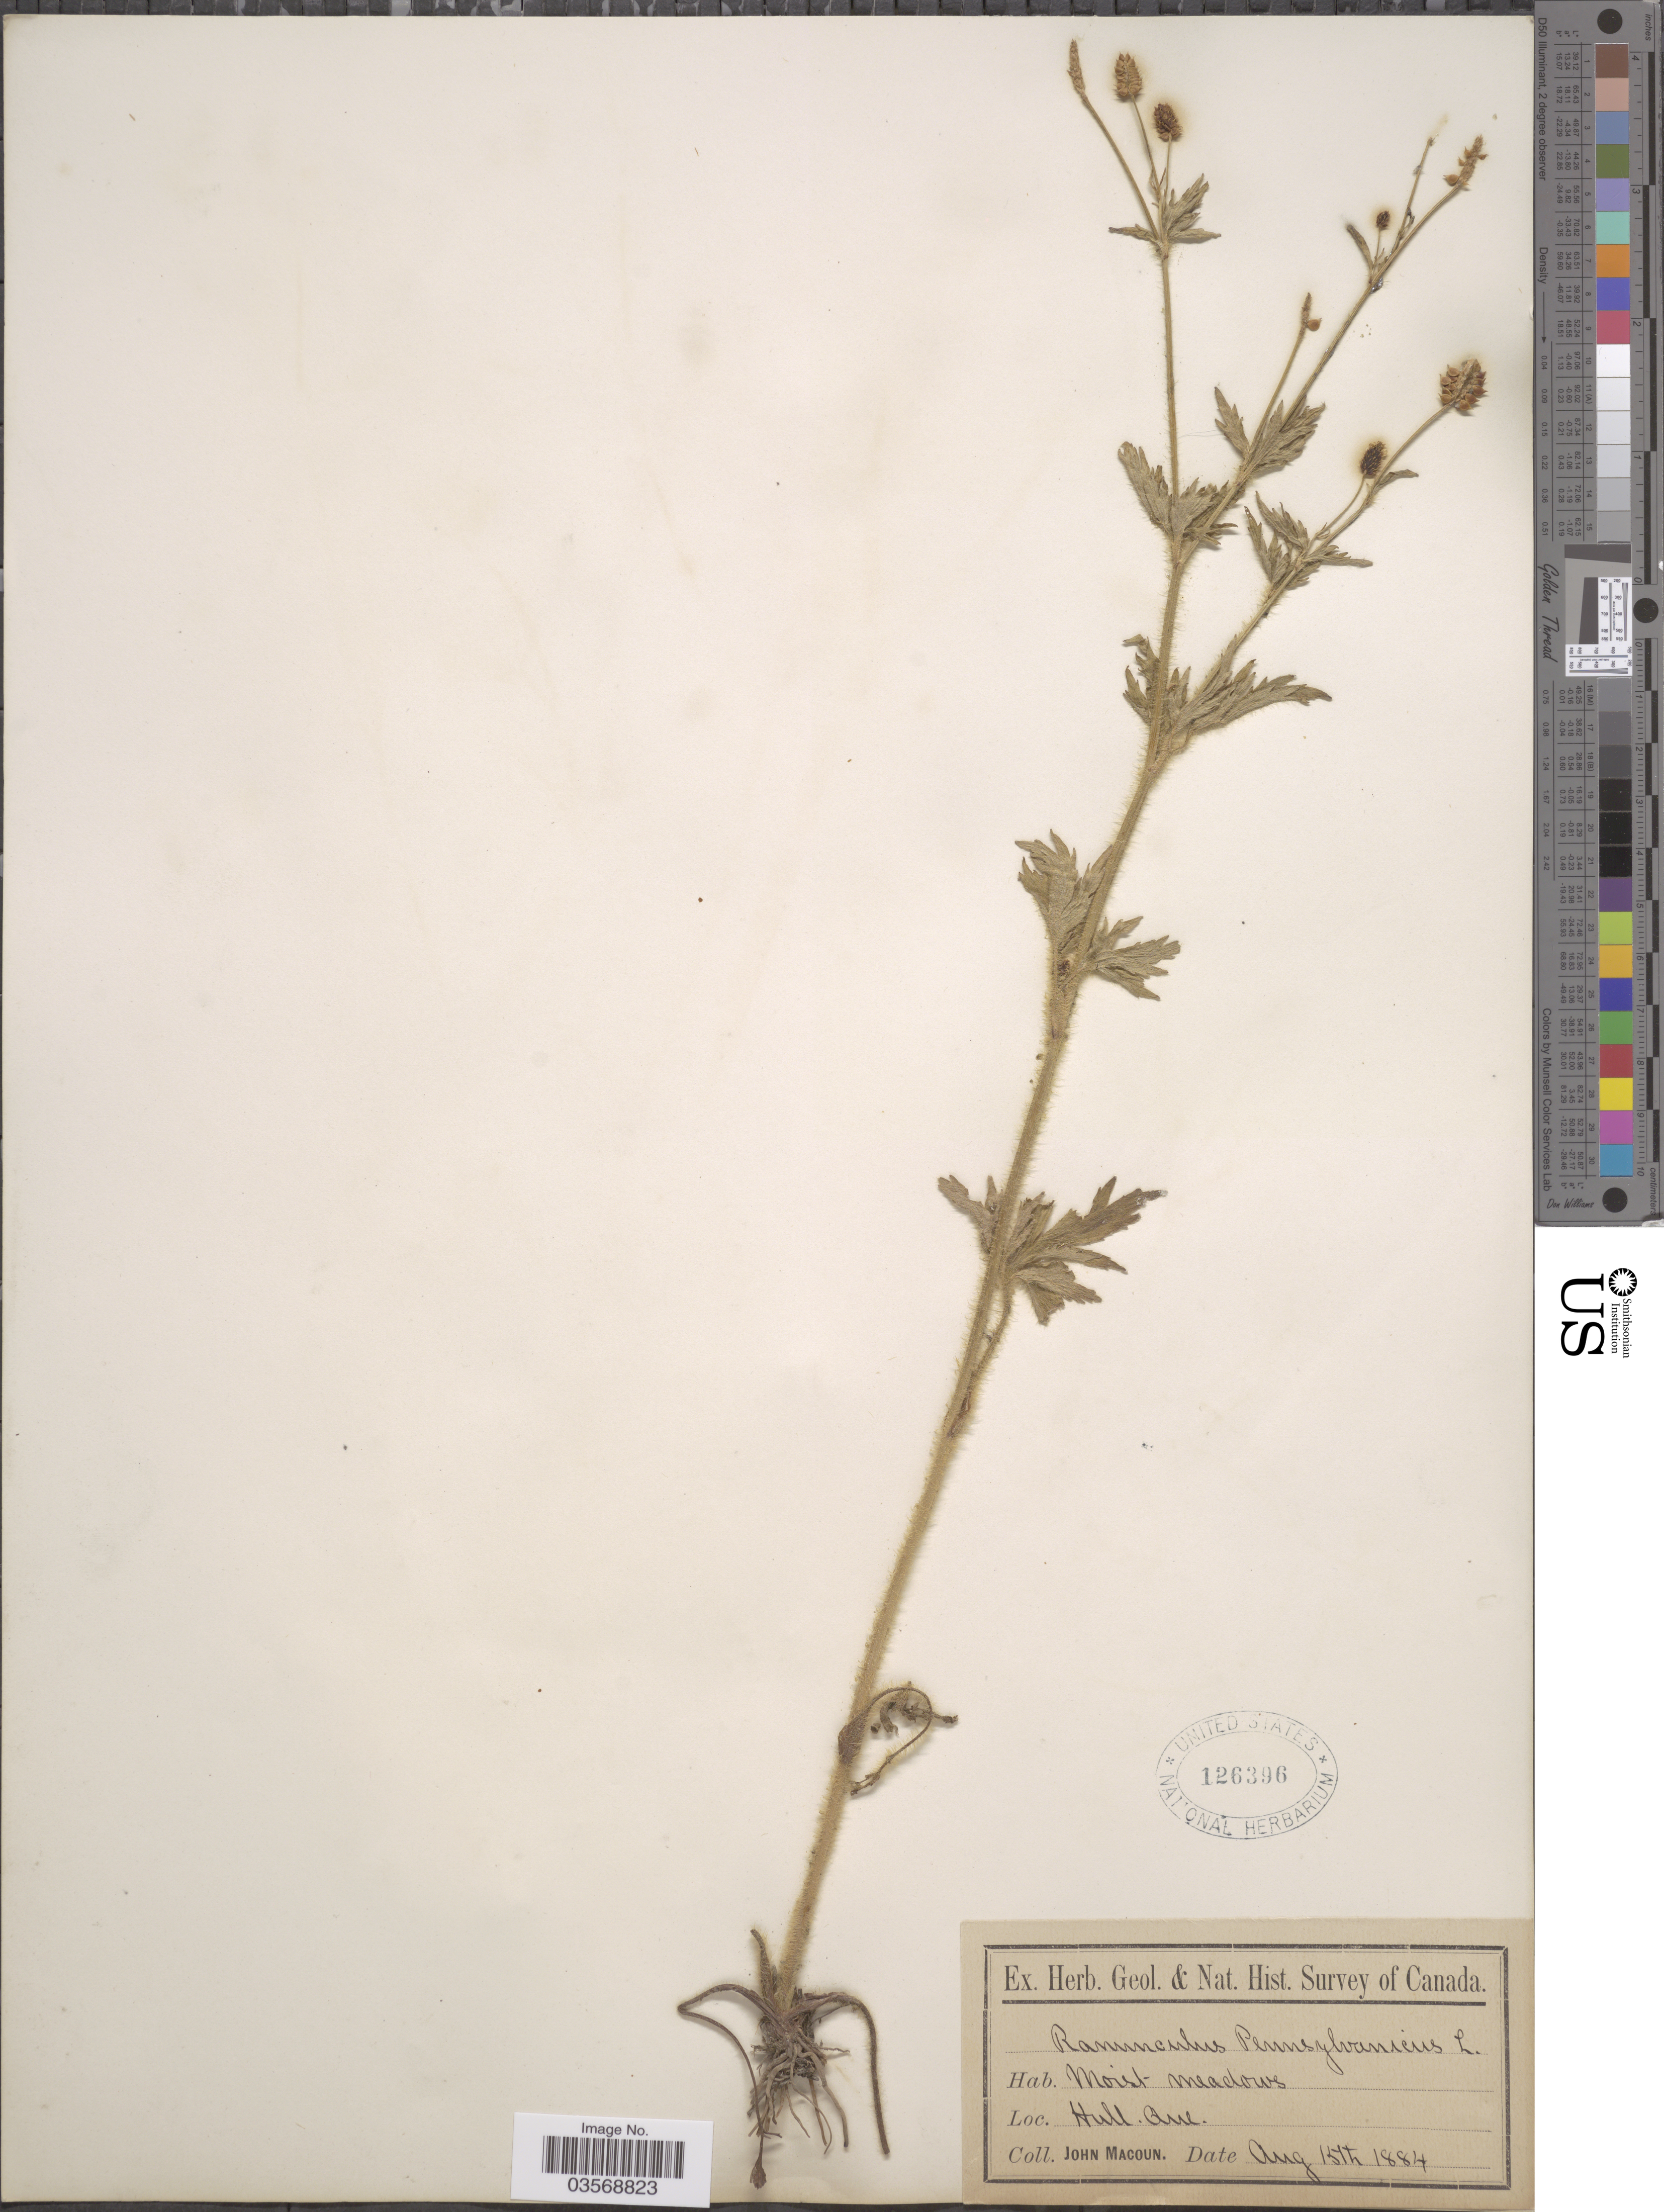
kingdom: Plantae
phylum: Tracheophyta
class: Magnoliopsida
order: Ranunculales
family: Ranunculaceae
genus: Ranunculus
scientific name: Ranunculus pensylvanicus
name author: L. f.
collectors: J. Macoun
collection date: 1884-08-15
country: Canada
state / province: Quebec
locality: Hull.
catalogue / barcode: US 126396